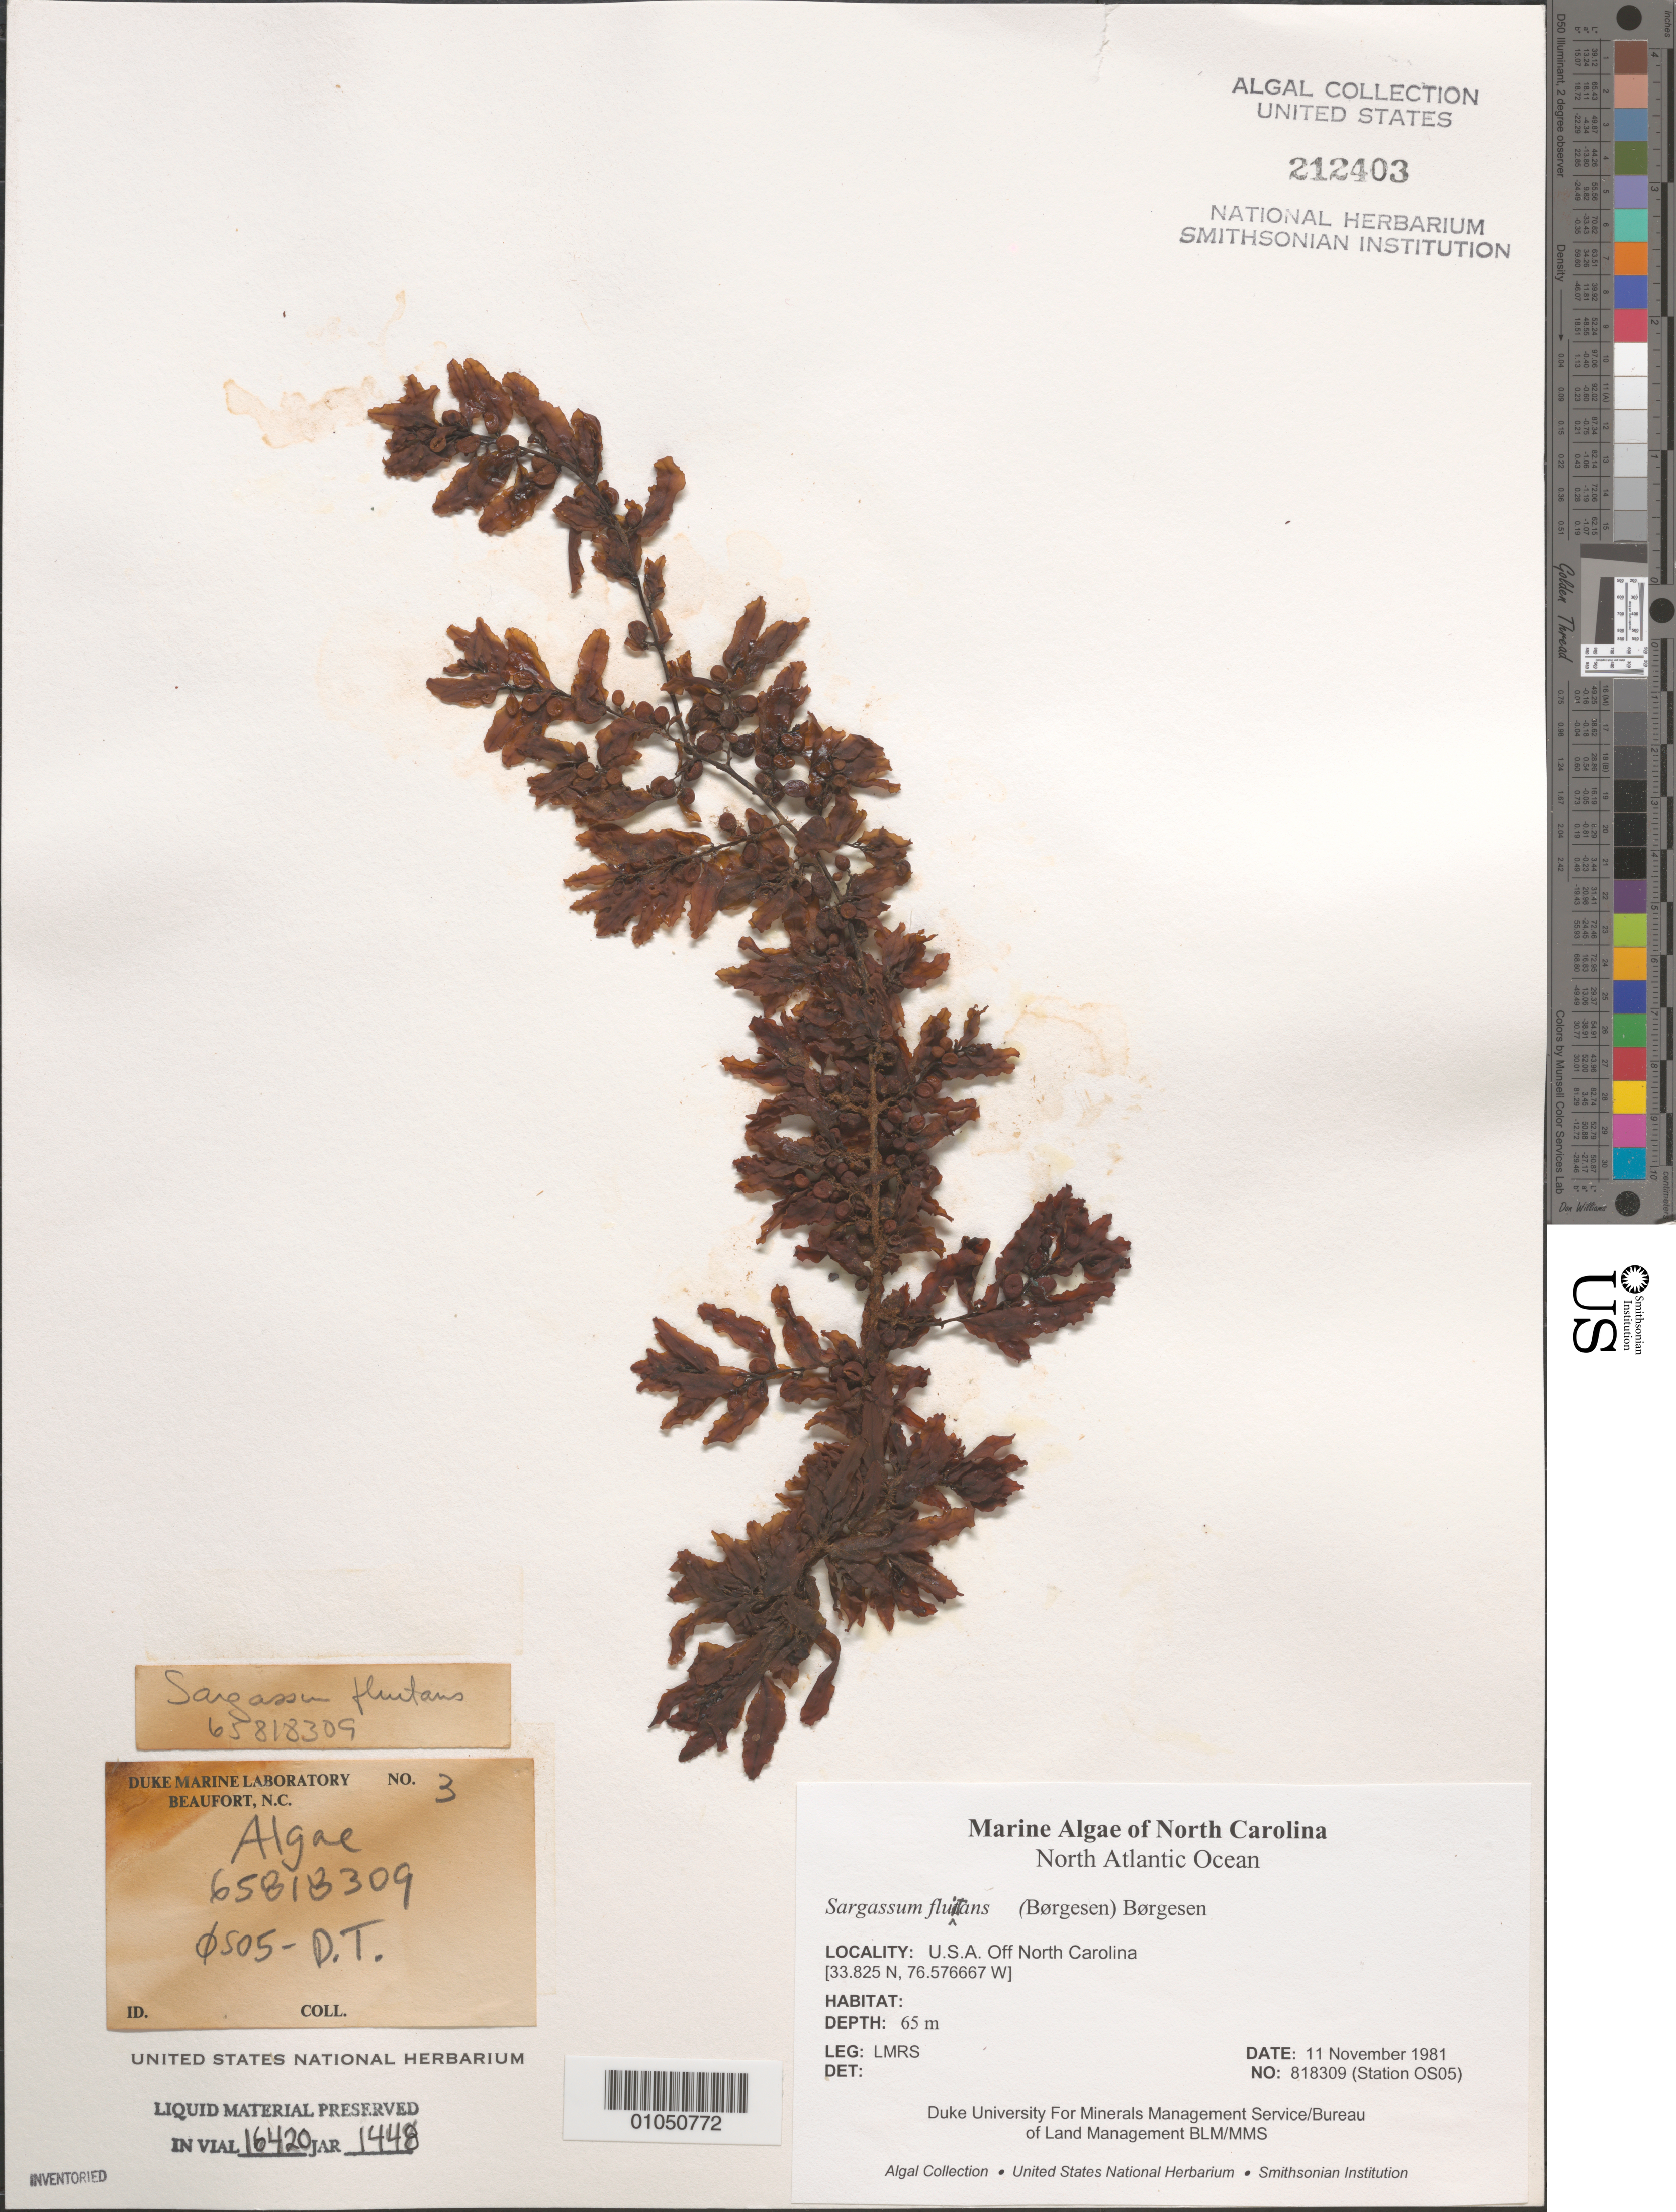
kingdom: Chromista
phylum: Ochrophyta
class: Phaeophyceae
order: Fucales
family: Sargassaceae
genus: Sargassum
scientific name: Sargassum fluitans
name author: (Børgesen) Børgesen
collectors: LMRS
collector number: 818309 (Station OS05)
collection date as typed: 11 Nov 1981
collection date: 1981-11-11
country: United States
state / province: North Carolina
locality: North Atlantic Ocean off North Carolina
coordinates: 33.825 N, 76.576667 W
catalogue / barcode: US 212403